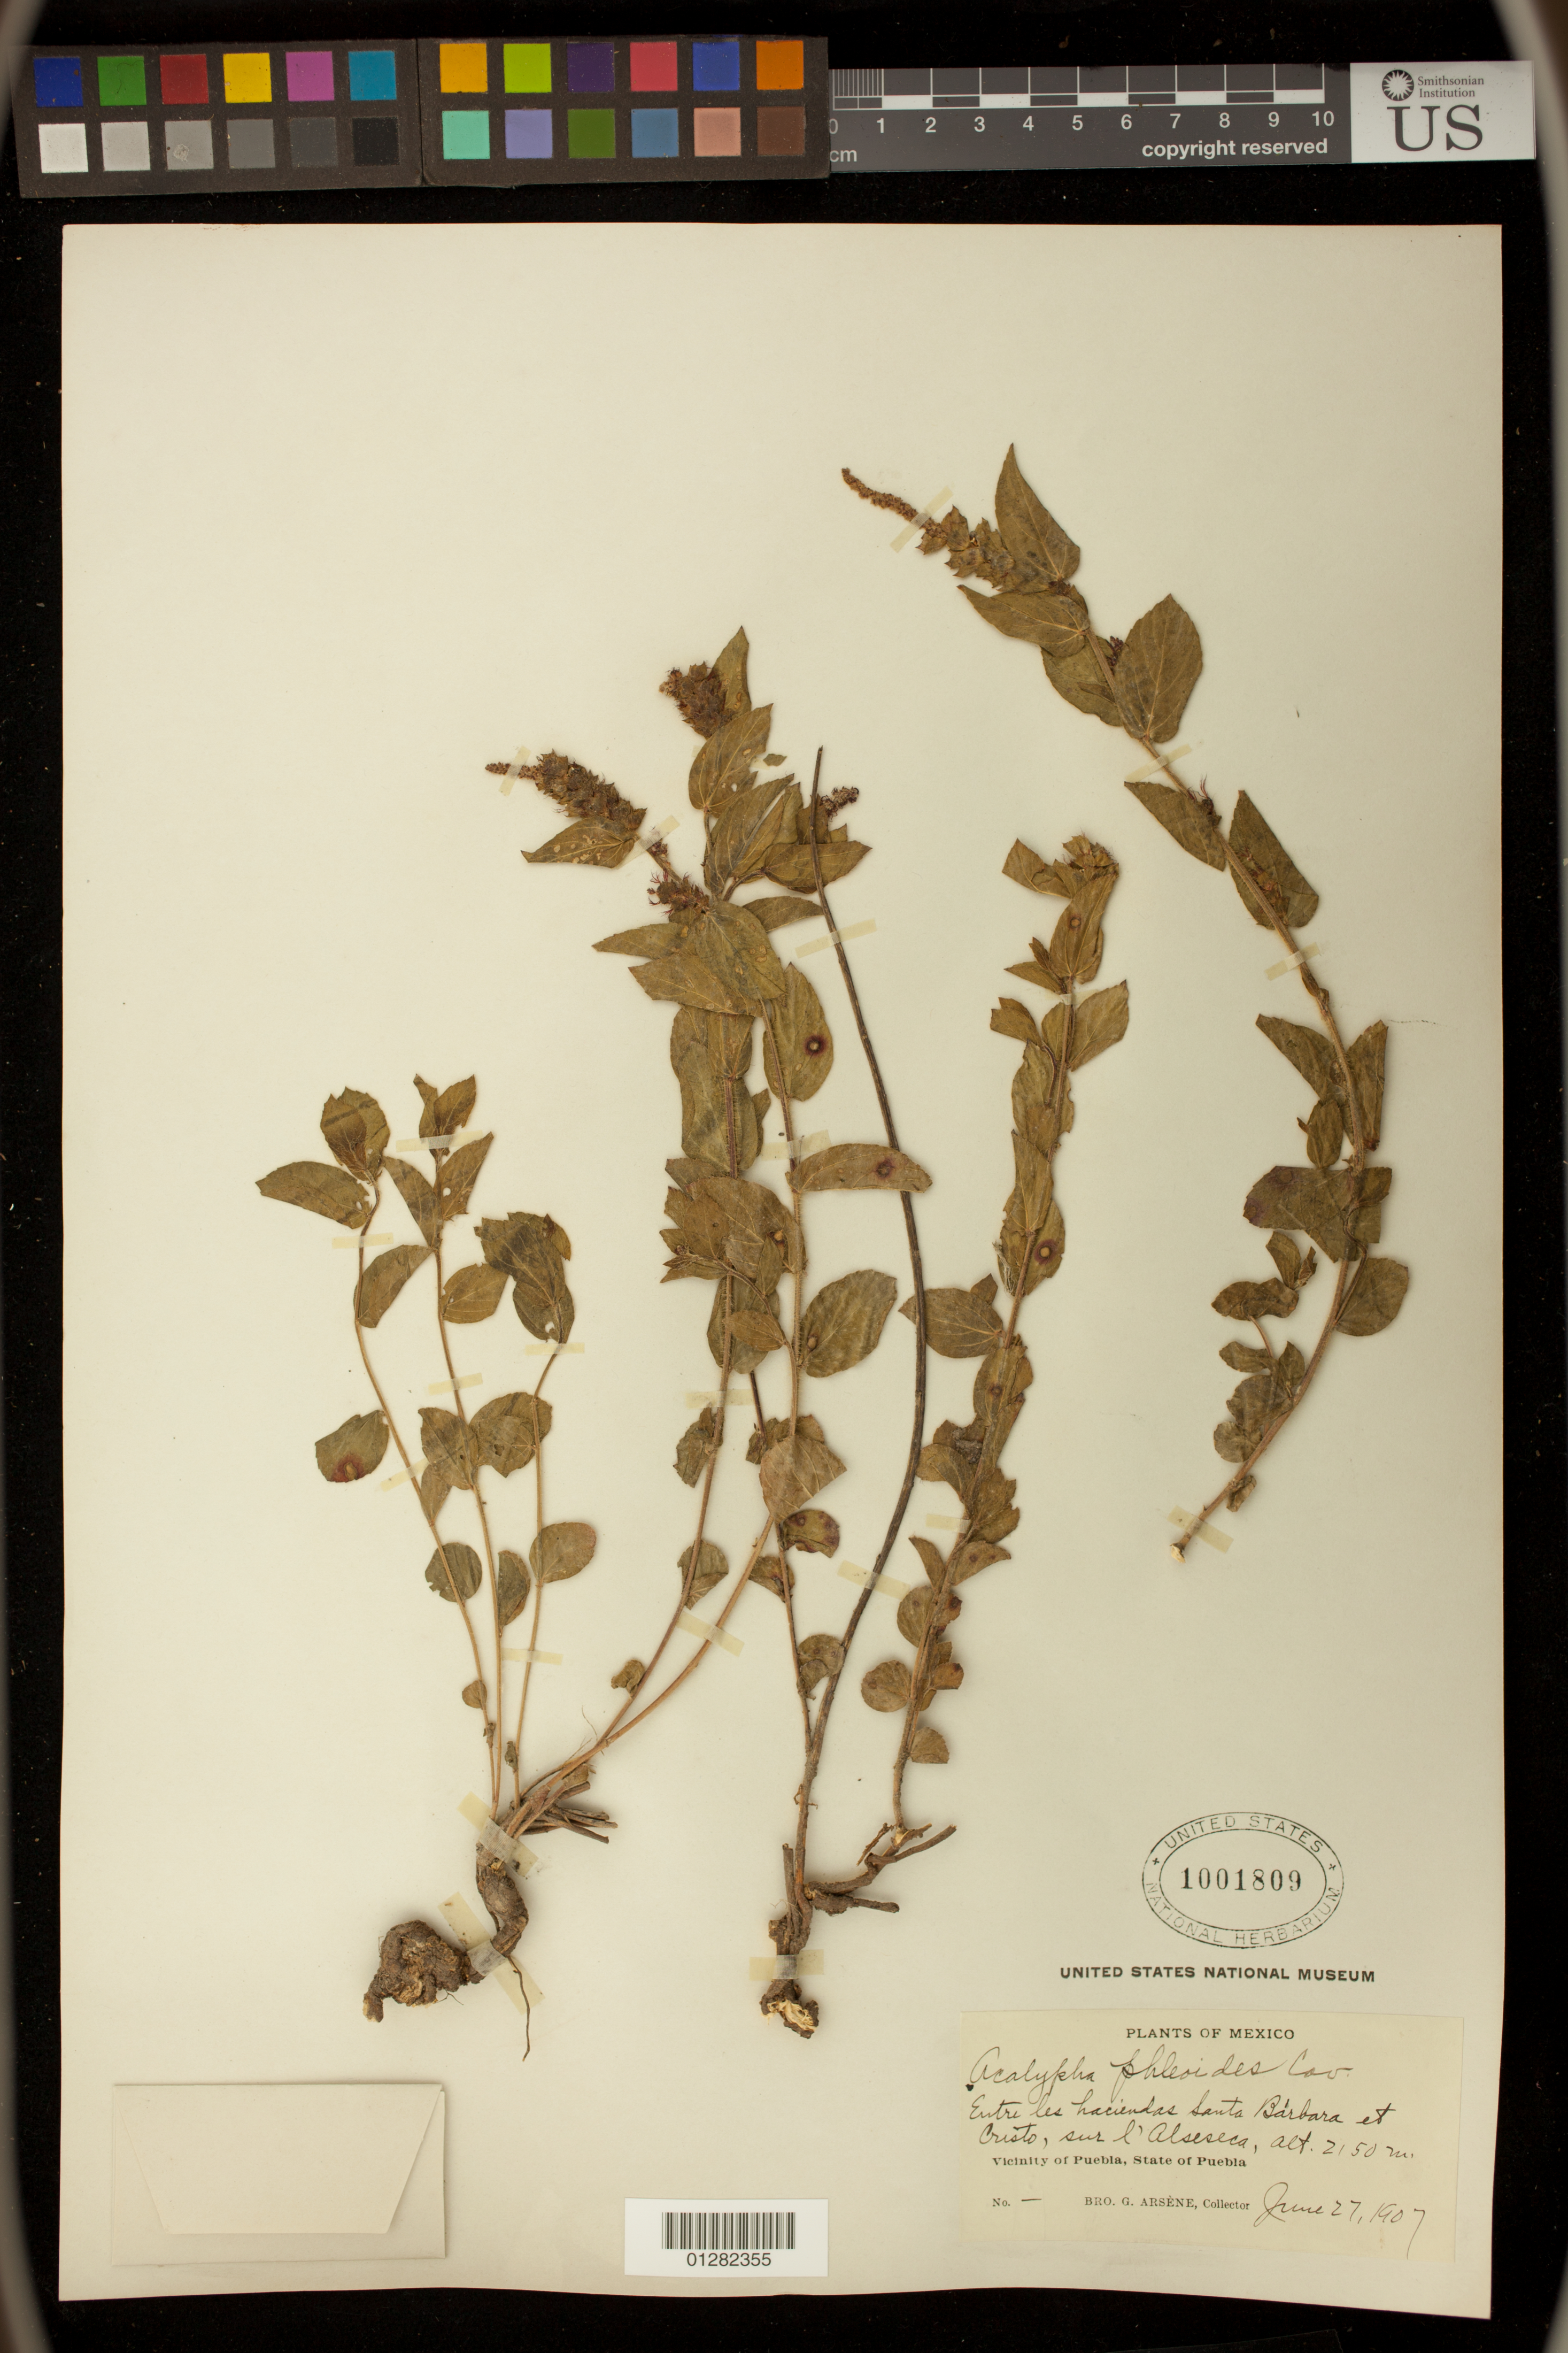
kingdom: Plantae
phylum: Tracheophyta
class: Magnoliopsida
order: Malpighiales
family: Euphorbiaceae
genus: Acalypha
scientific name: Acalypha phleoides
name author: Cav.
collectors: R. McVaugh & W. N. Koelz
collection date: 1907-06-27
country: Mexico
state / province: Puebla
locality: Vicinity of Puebla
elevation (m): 2150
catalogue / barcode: US 1001809